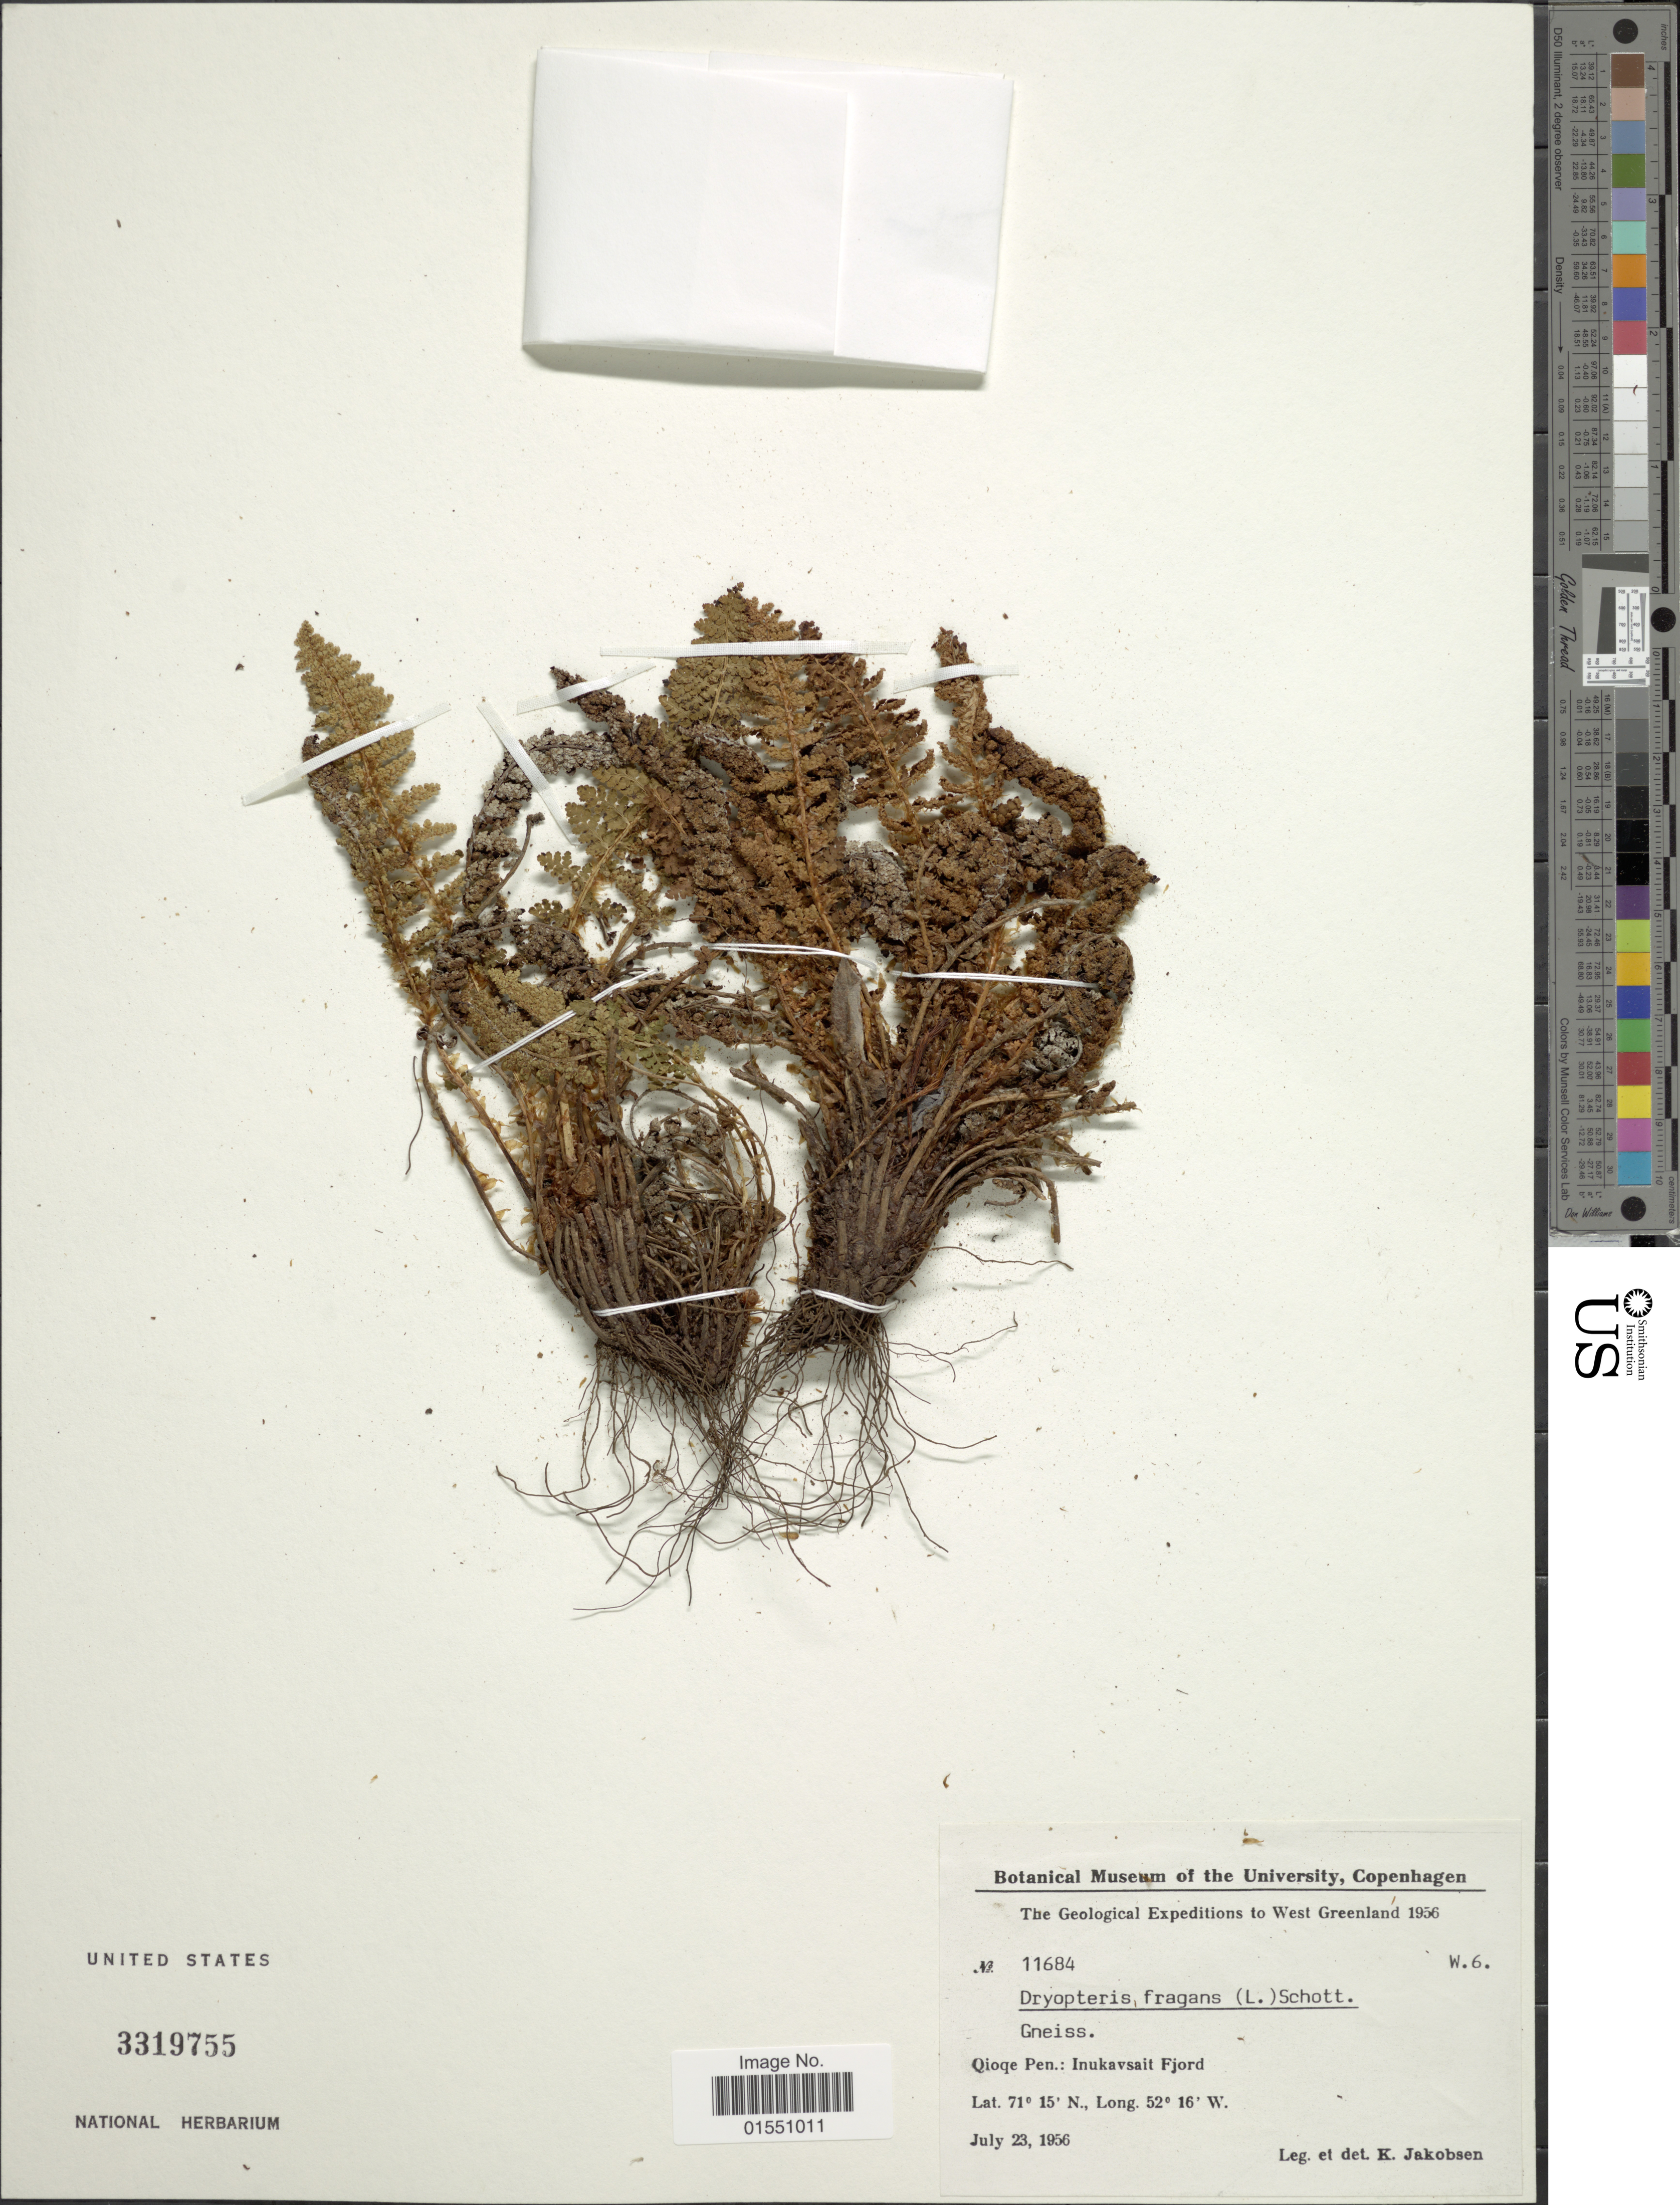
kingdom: Plantae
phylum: Tracheophyta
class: Polypodiopsida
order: Polypodiales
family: Dryopteridaceae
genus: Dryopteris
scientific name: Dryopteris fragrans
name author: (L.) Schott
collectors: K. Jakobsen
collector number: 11684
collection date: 1956-07-23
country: Greenland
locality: West Greenland. Qioqe Pen.: Inukavsait Fjord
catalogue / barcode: US 3319755